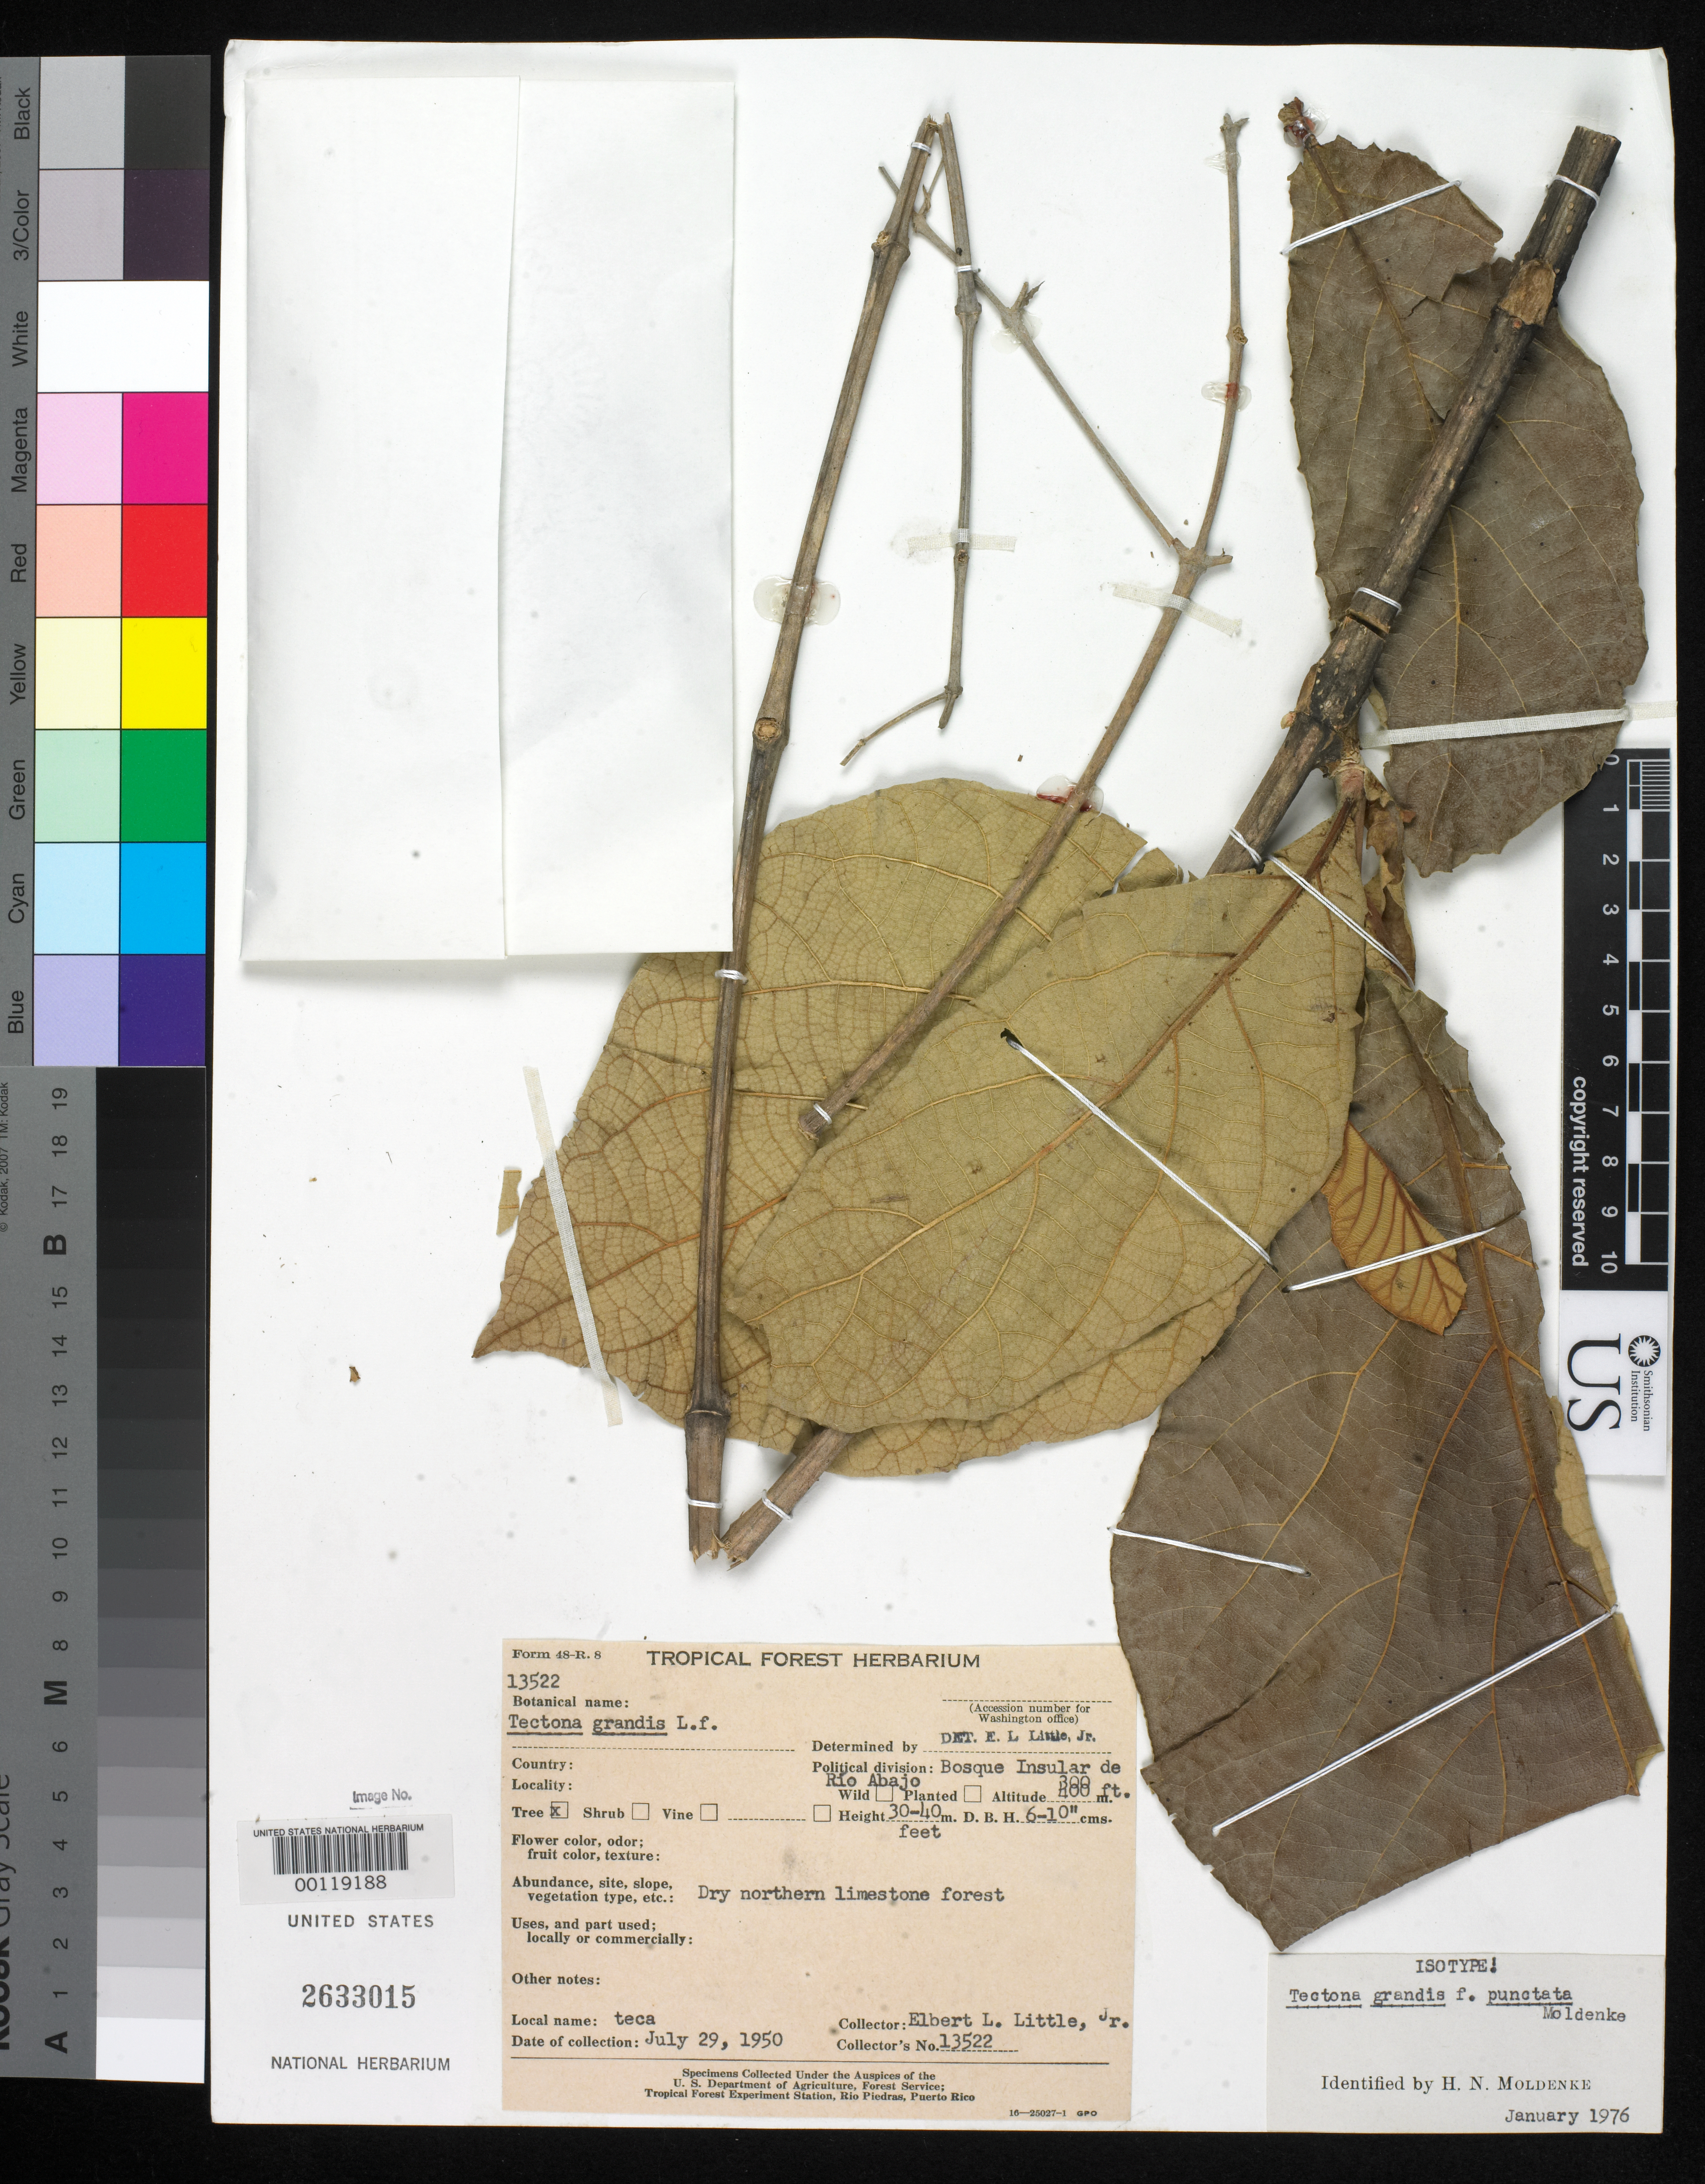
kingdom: Plantae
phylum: Tracheophyta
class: Magnoliopsida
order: Lamiales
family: Lamiaceae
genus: Tectona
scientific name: Tectona grandis f. punctata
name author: Moldenke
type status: Isotype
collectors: E. L. Little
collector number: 13522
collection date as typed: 29 Jul 1950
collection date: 1950-07-29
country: Puerto Rico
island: Greater Antilles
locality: Bosque insular, Rio Abajo.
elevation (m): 91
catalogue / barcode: US 2633015